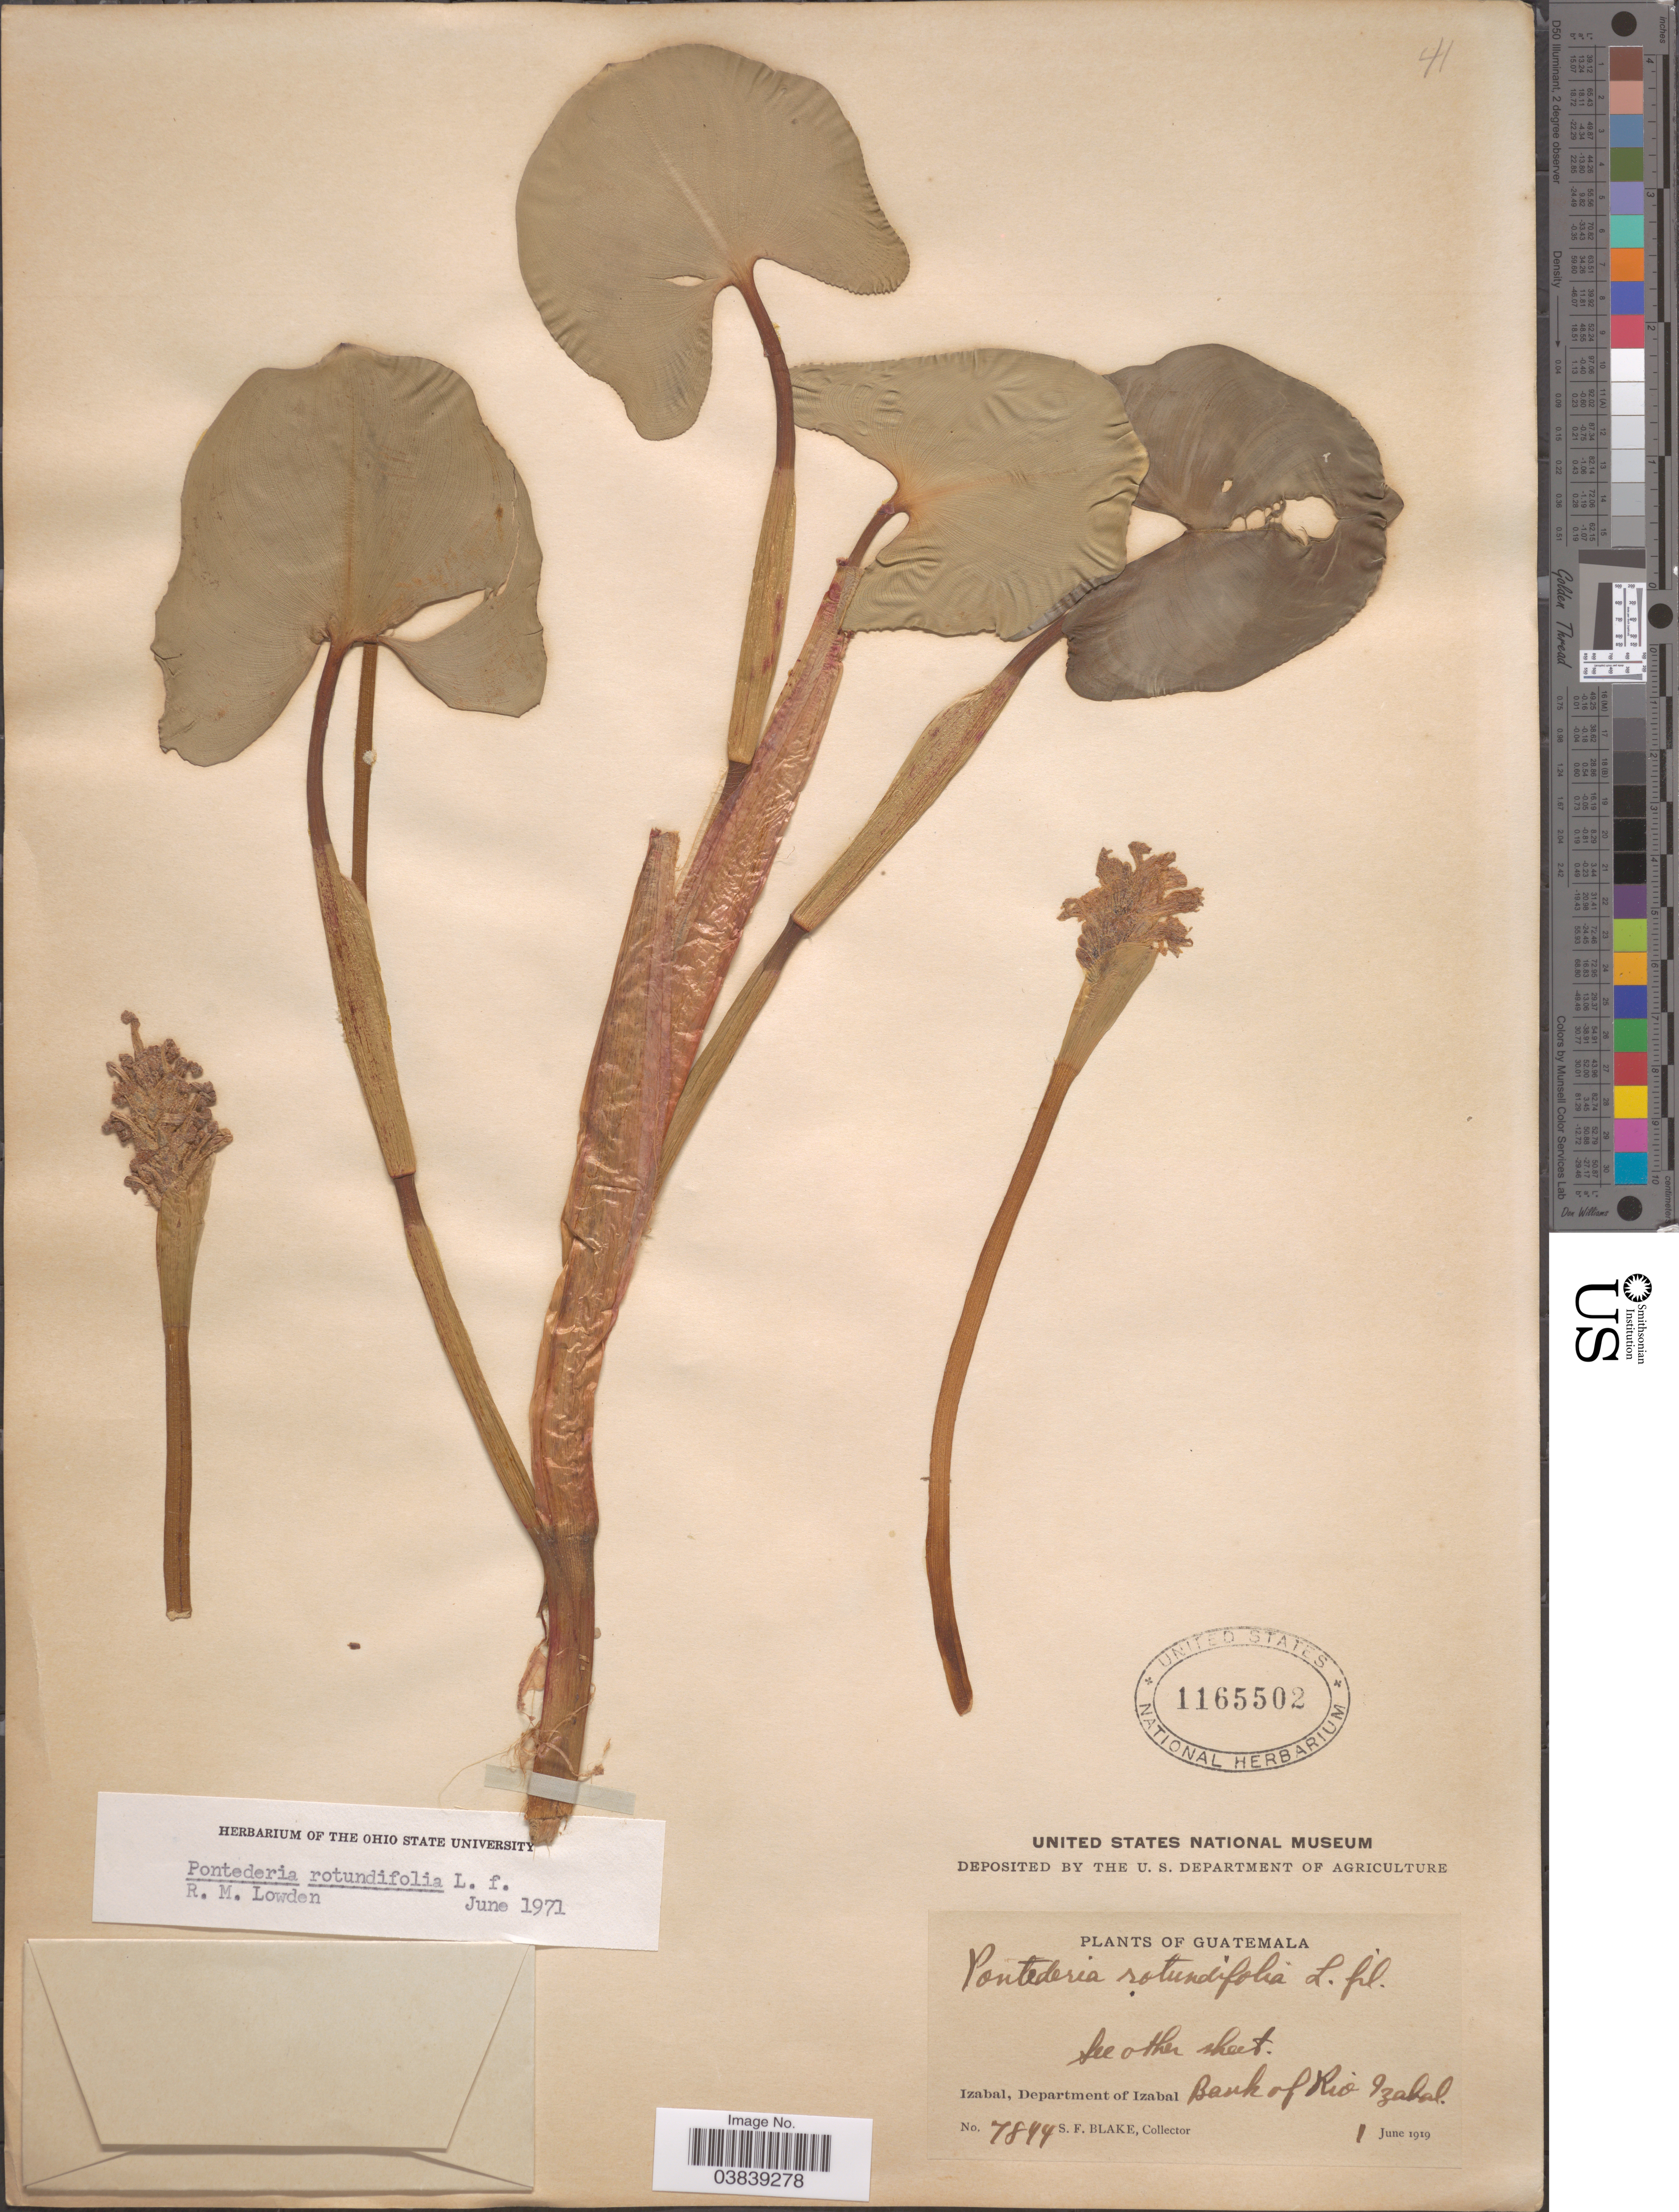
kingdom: Plantae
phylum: Tracheophyta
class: Liliopsida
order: Commelinales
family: Pontederiaceae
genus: Pontederia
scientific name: Pontederia rotundifolia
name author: L. f.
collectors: S. Blake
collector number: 7844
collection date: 1919-06-01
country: Guatemala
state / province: Izabal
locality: Izabal, Department of Izabal, Bank of Rio Izabal.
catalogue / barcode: US 1165502